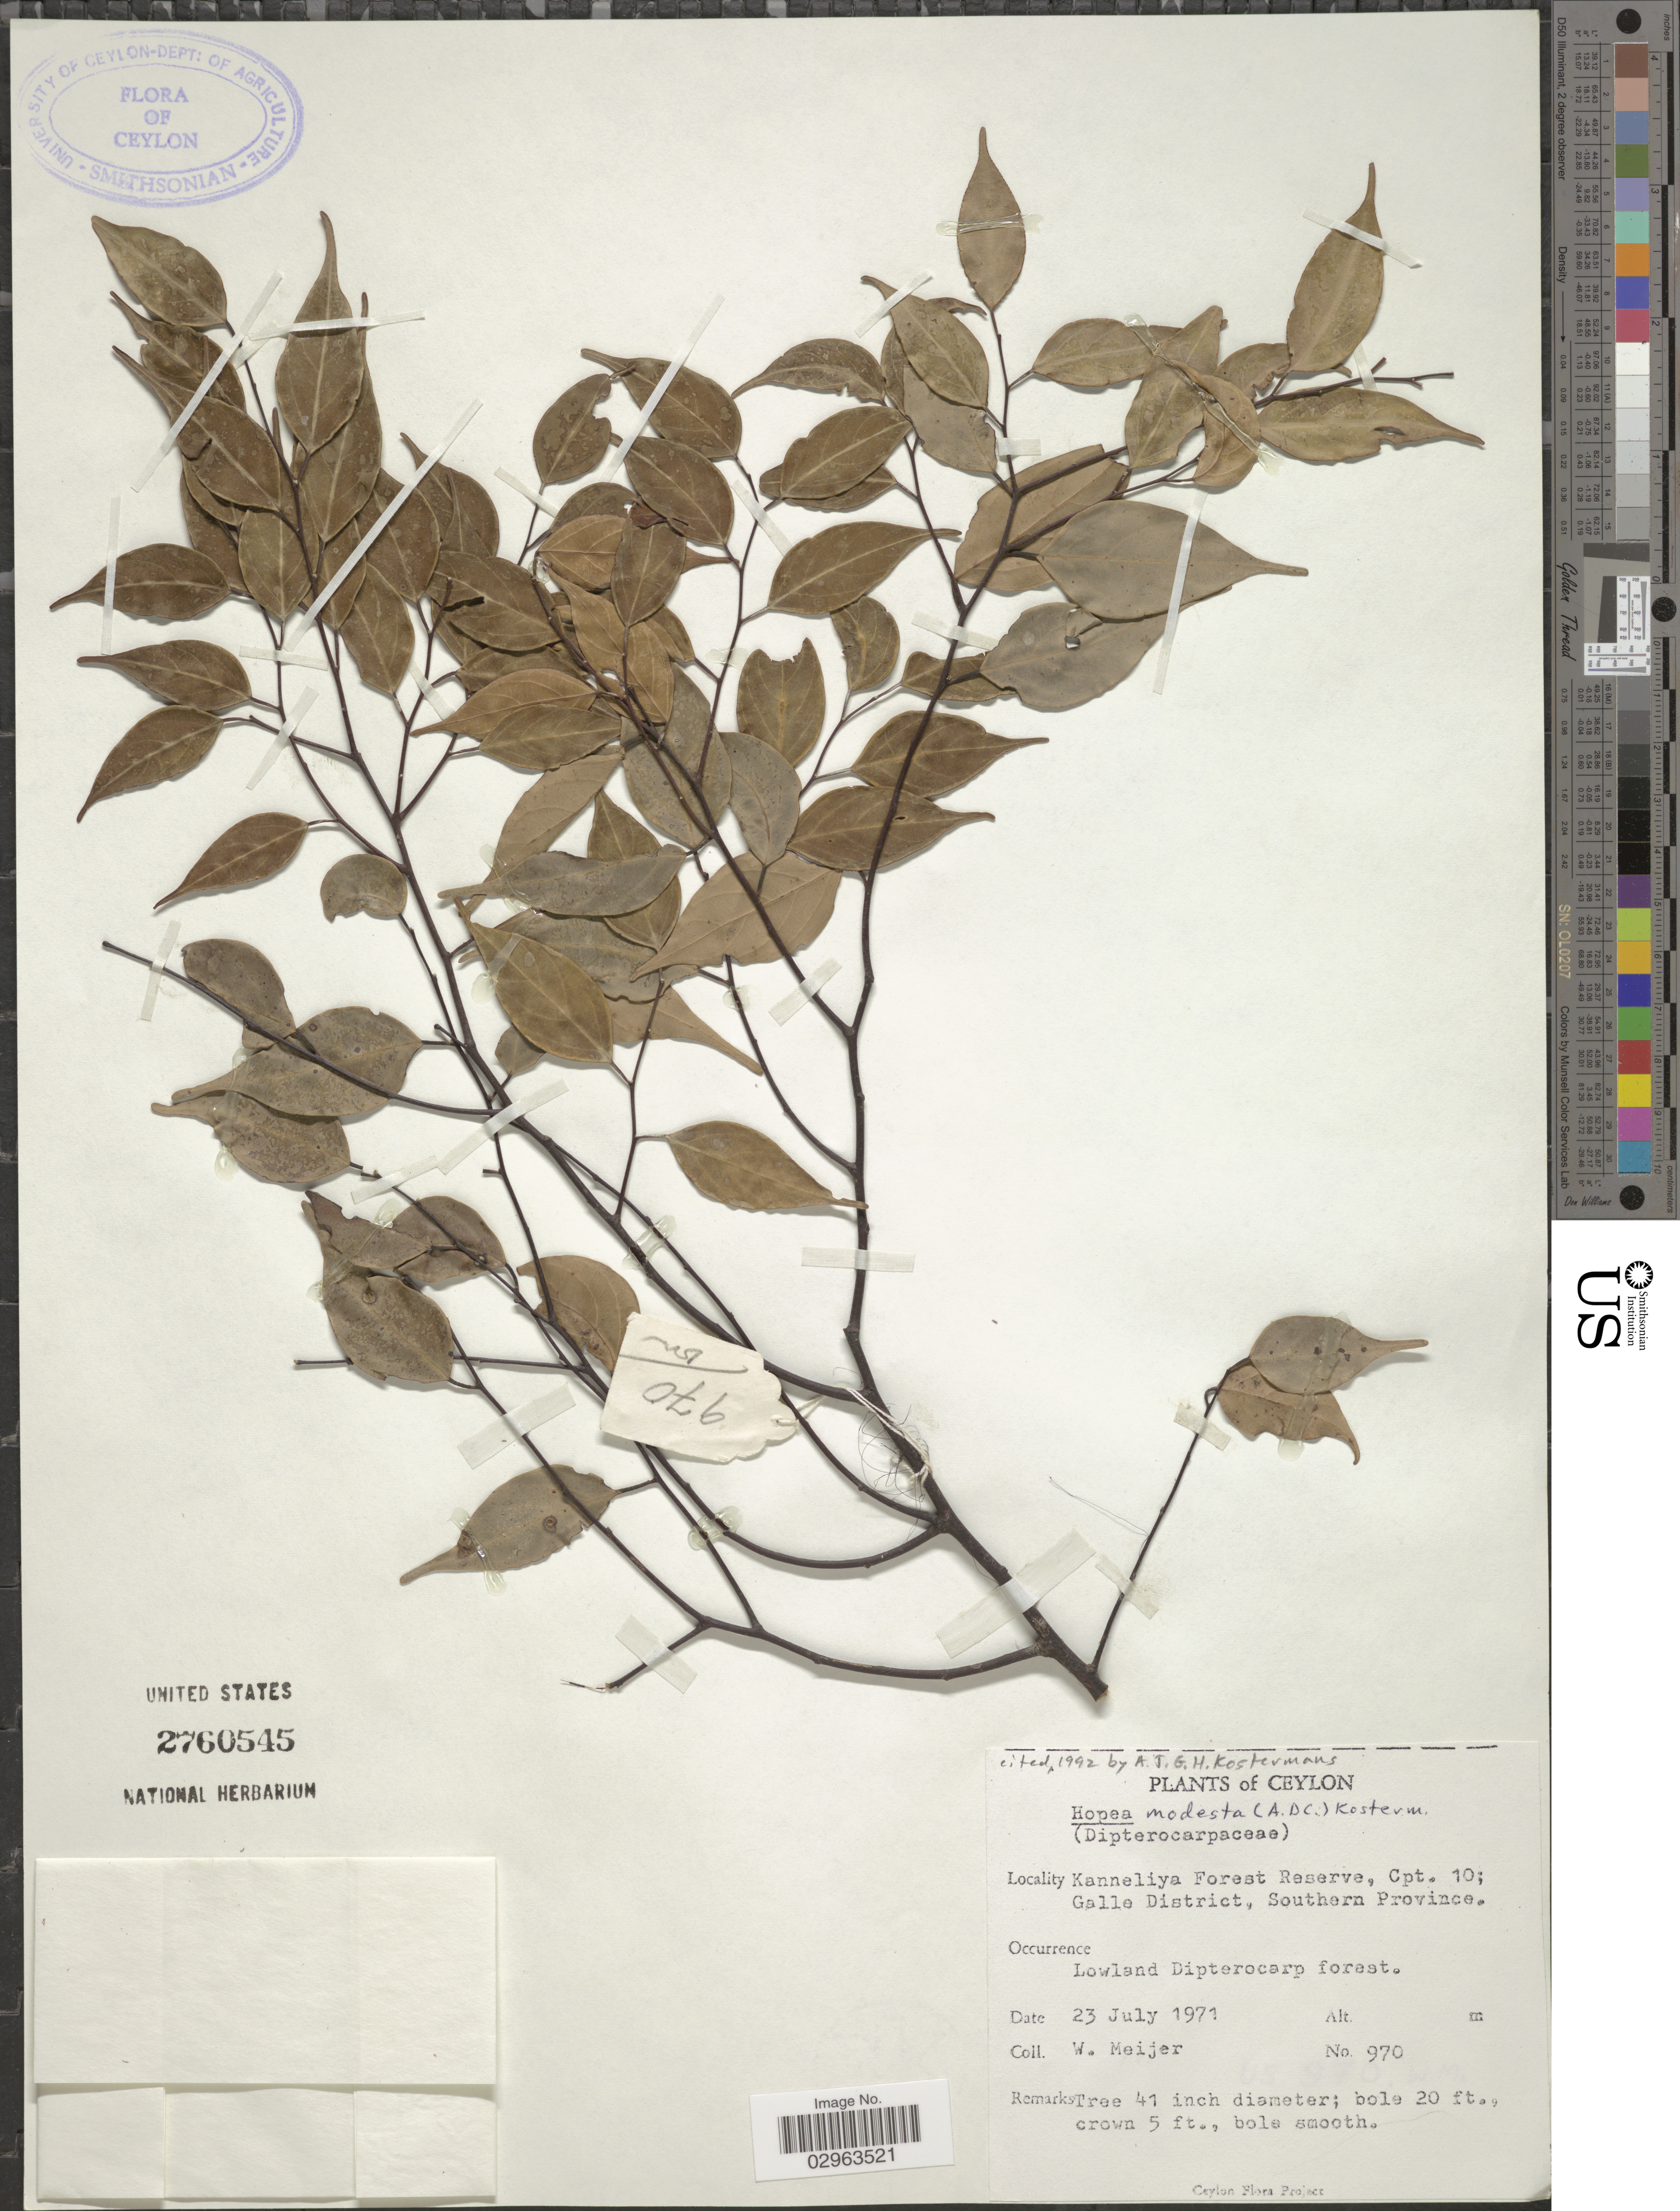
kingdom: Plantae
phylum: Tracheophyta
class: Magnoliopsida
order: Malvales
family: Dipterocarpaceae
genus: Hopea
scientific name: Hopea modesta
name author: Thwaites ex A. DC.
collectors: W. Meijer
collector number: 970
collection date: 1971-07-23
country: Sri Lanka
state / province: Southern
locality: Ceylon. Kanneliya Forest Reserve, Cpt. 10; Galle District.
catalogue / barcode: US 2760545